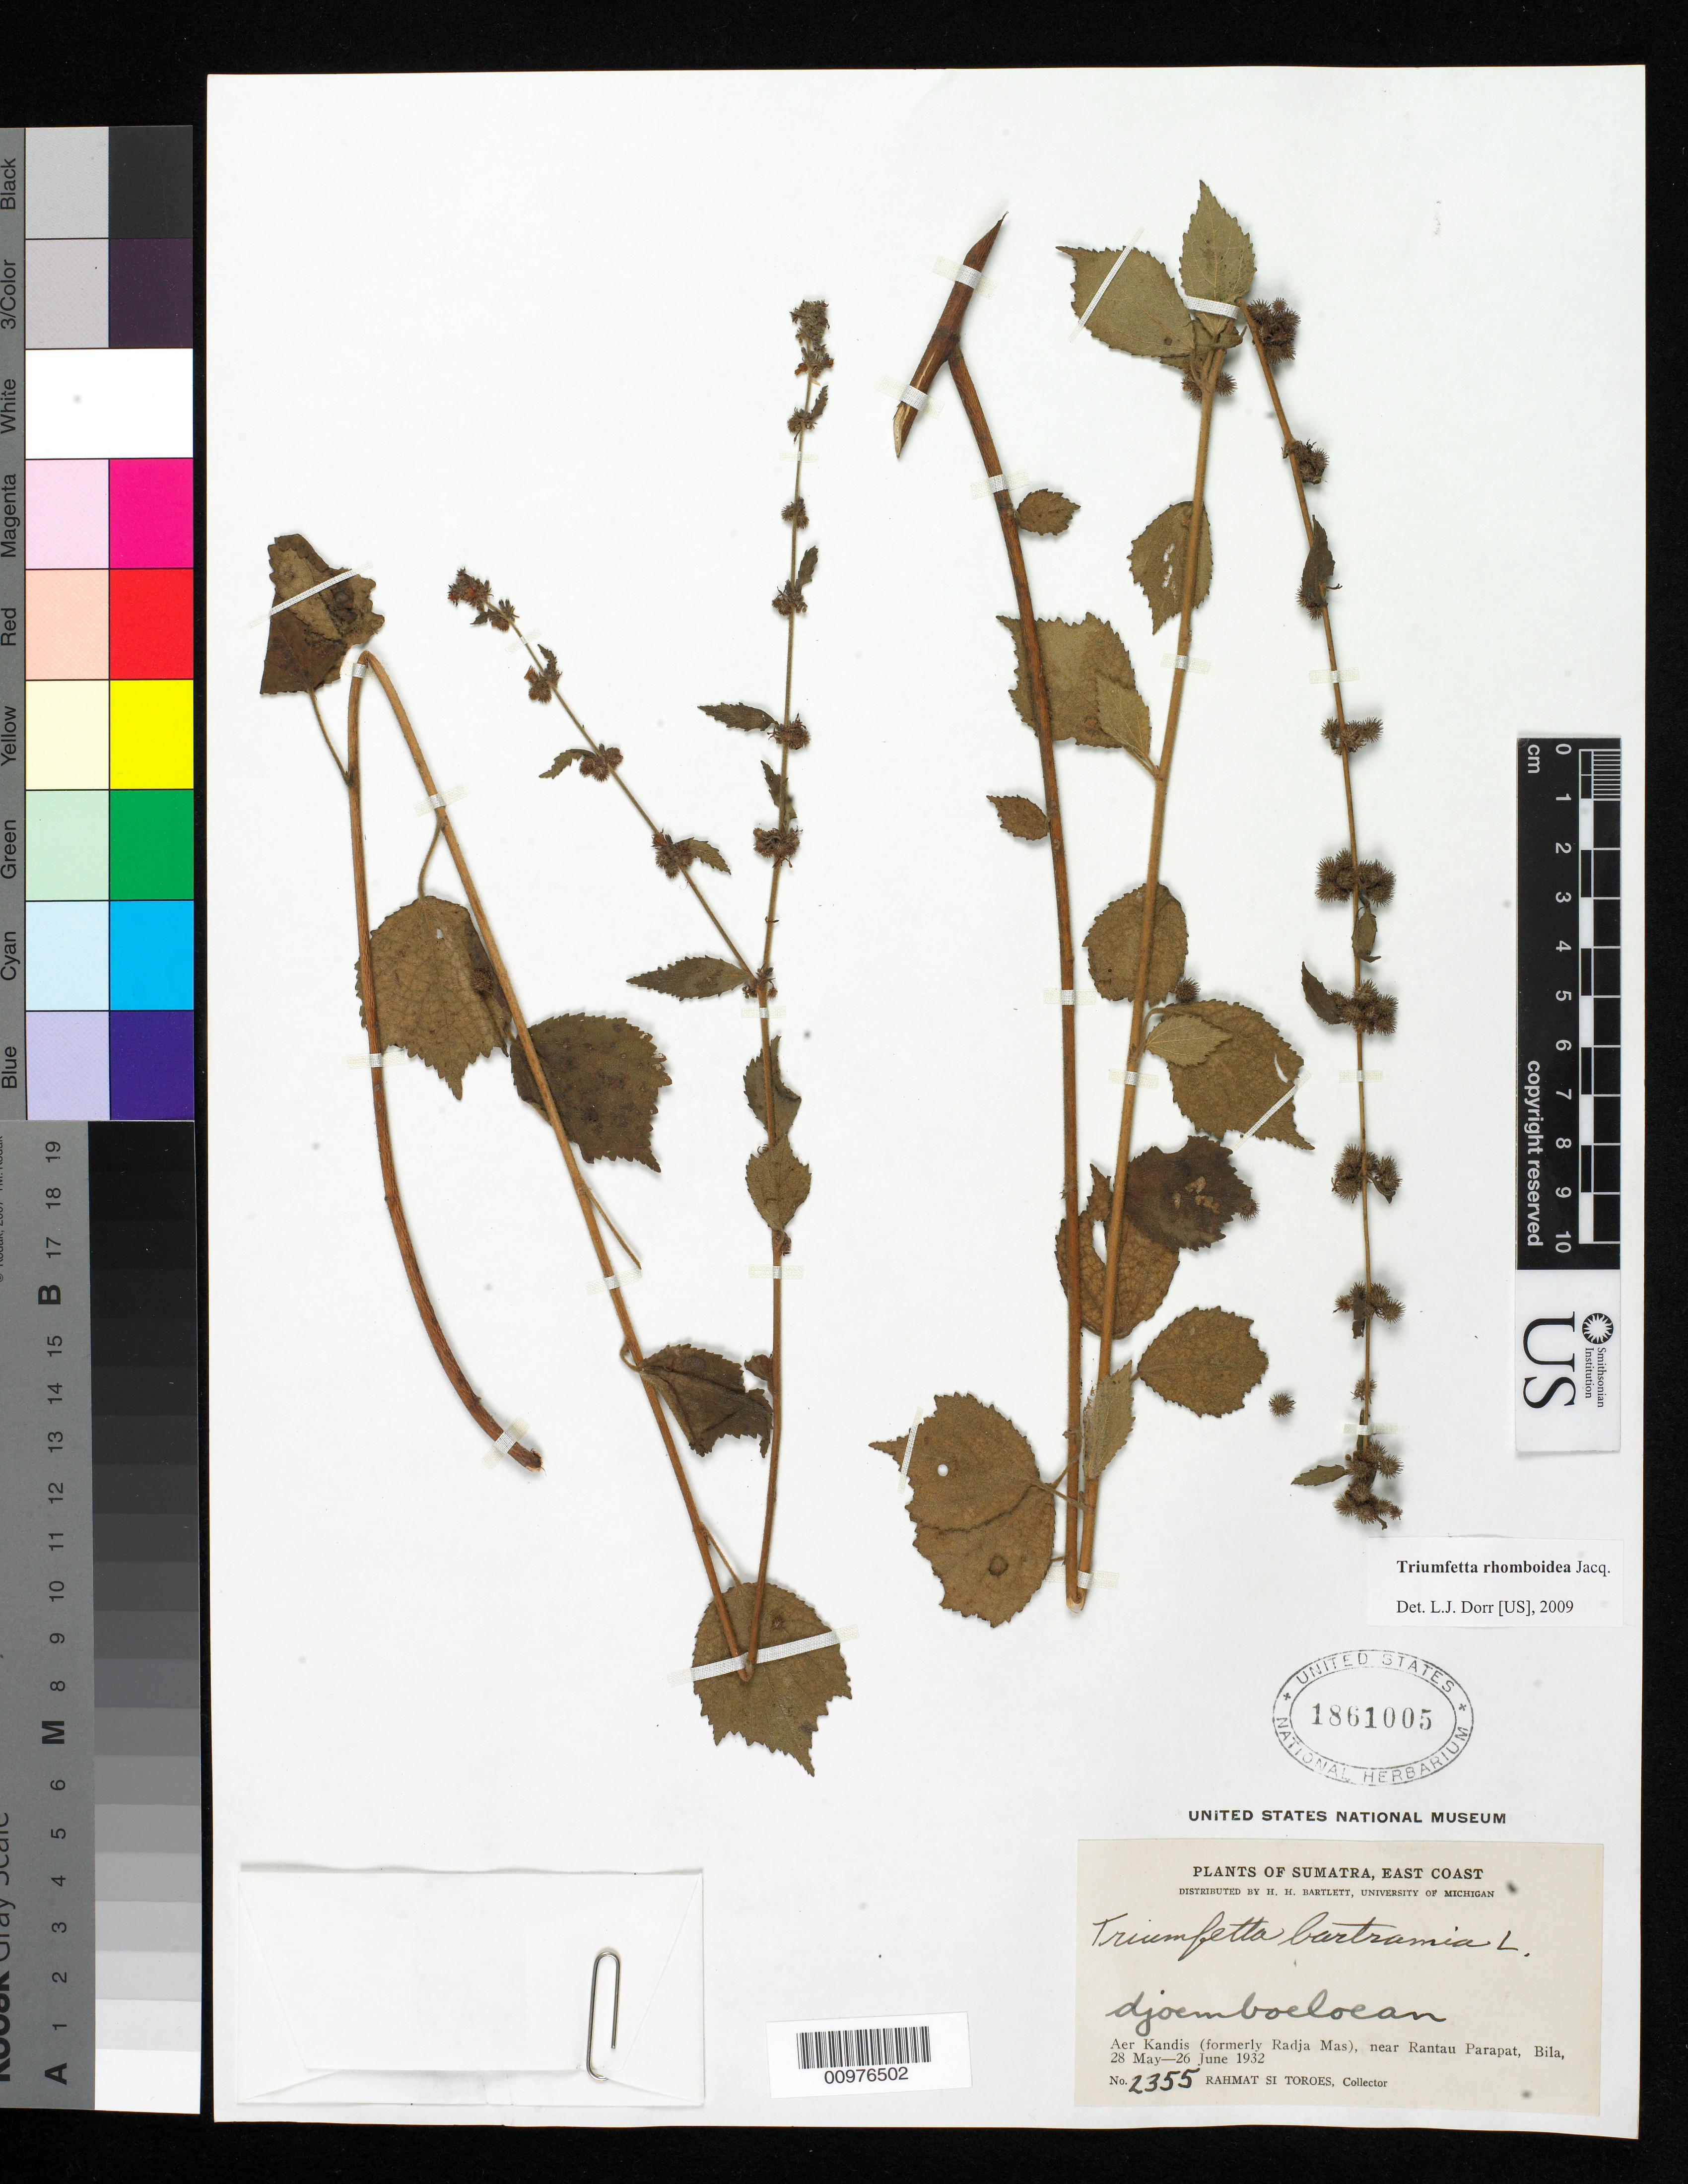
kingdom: Plantae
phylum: Tracheophyta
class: Magnoliopsida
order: Malvales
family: Malvaceae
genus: Triumfetta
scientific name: Triumfetta rhomboidea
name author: Jacq.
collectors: Rahmat Si Boeea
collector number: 2355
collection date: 1932-05-28/1932-06-26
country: Indonesia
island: Sumatra I.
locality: (East Coast) Aer Kandis (formerly Radja Mas), near Rantau Parapat, Bila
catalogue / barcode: US 1861005